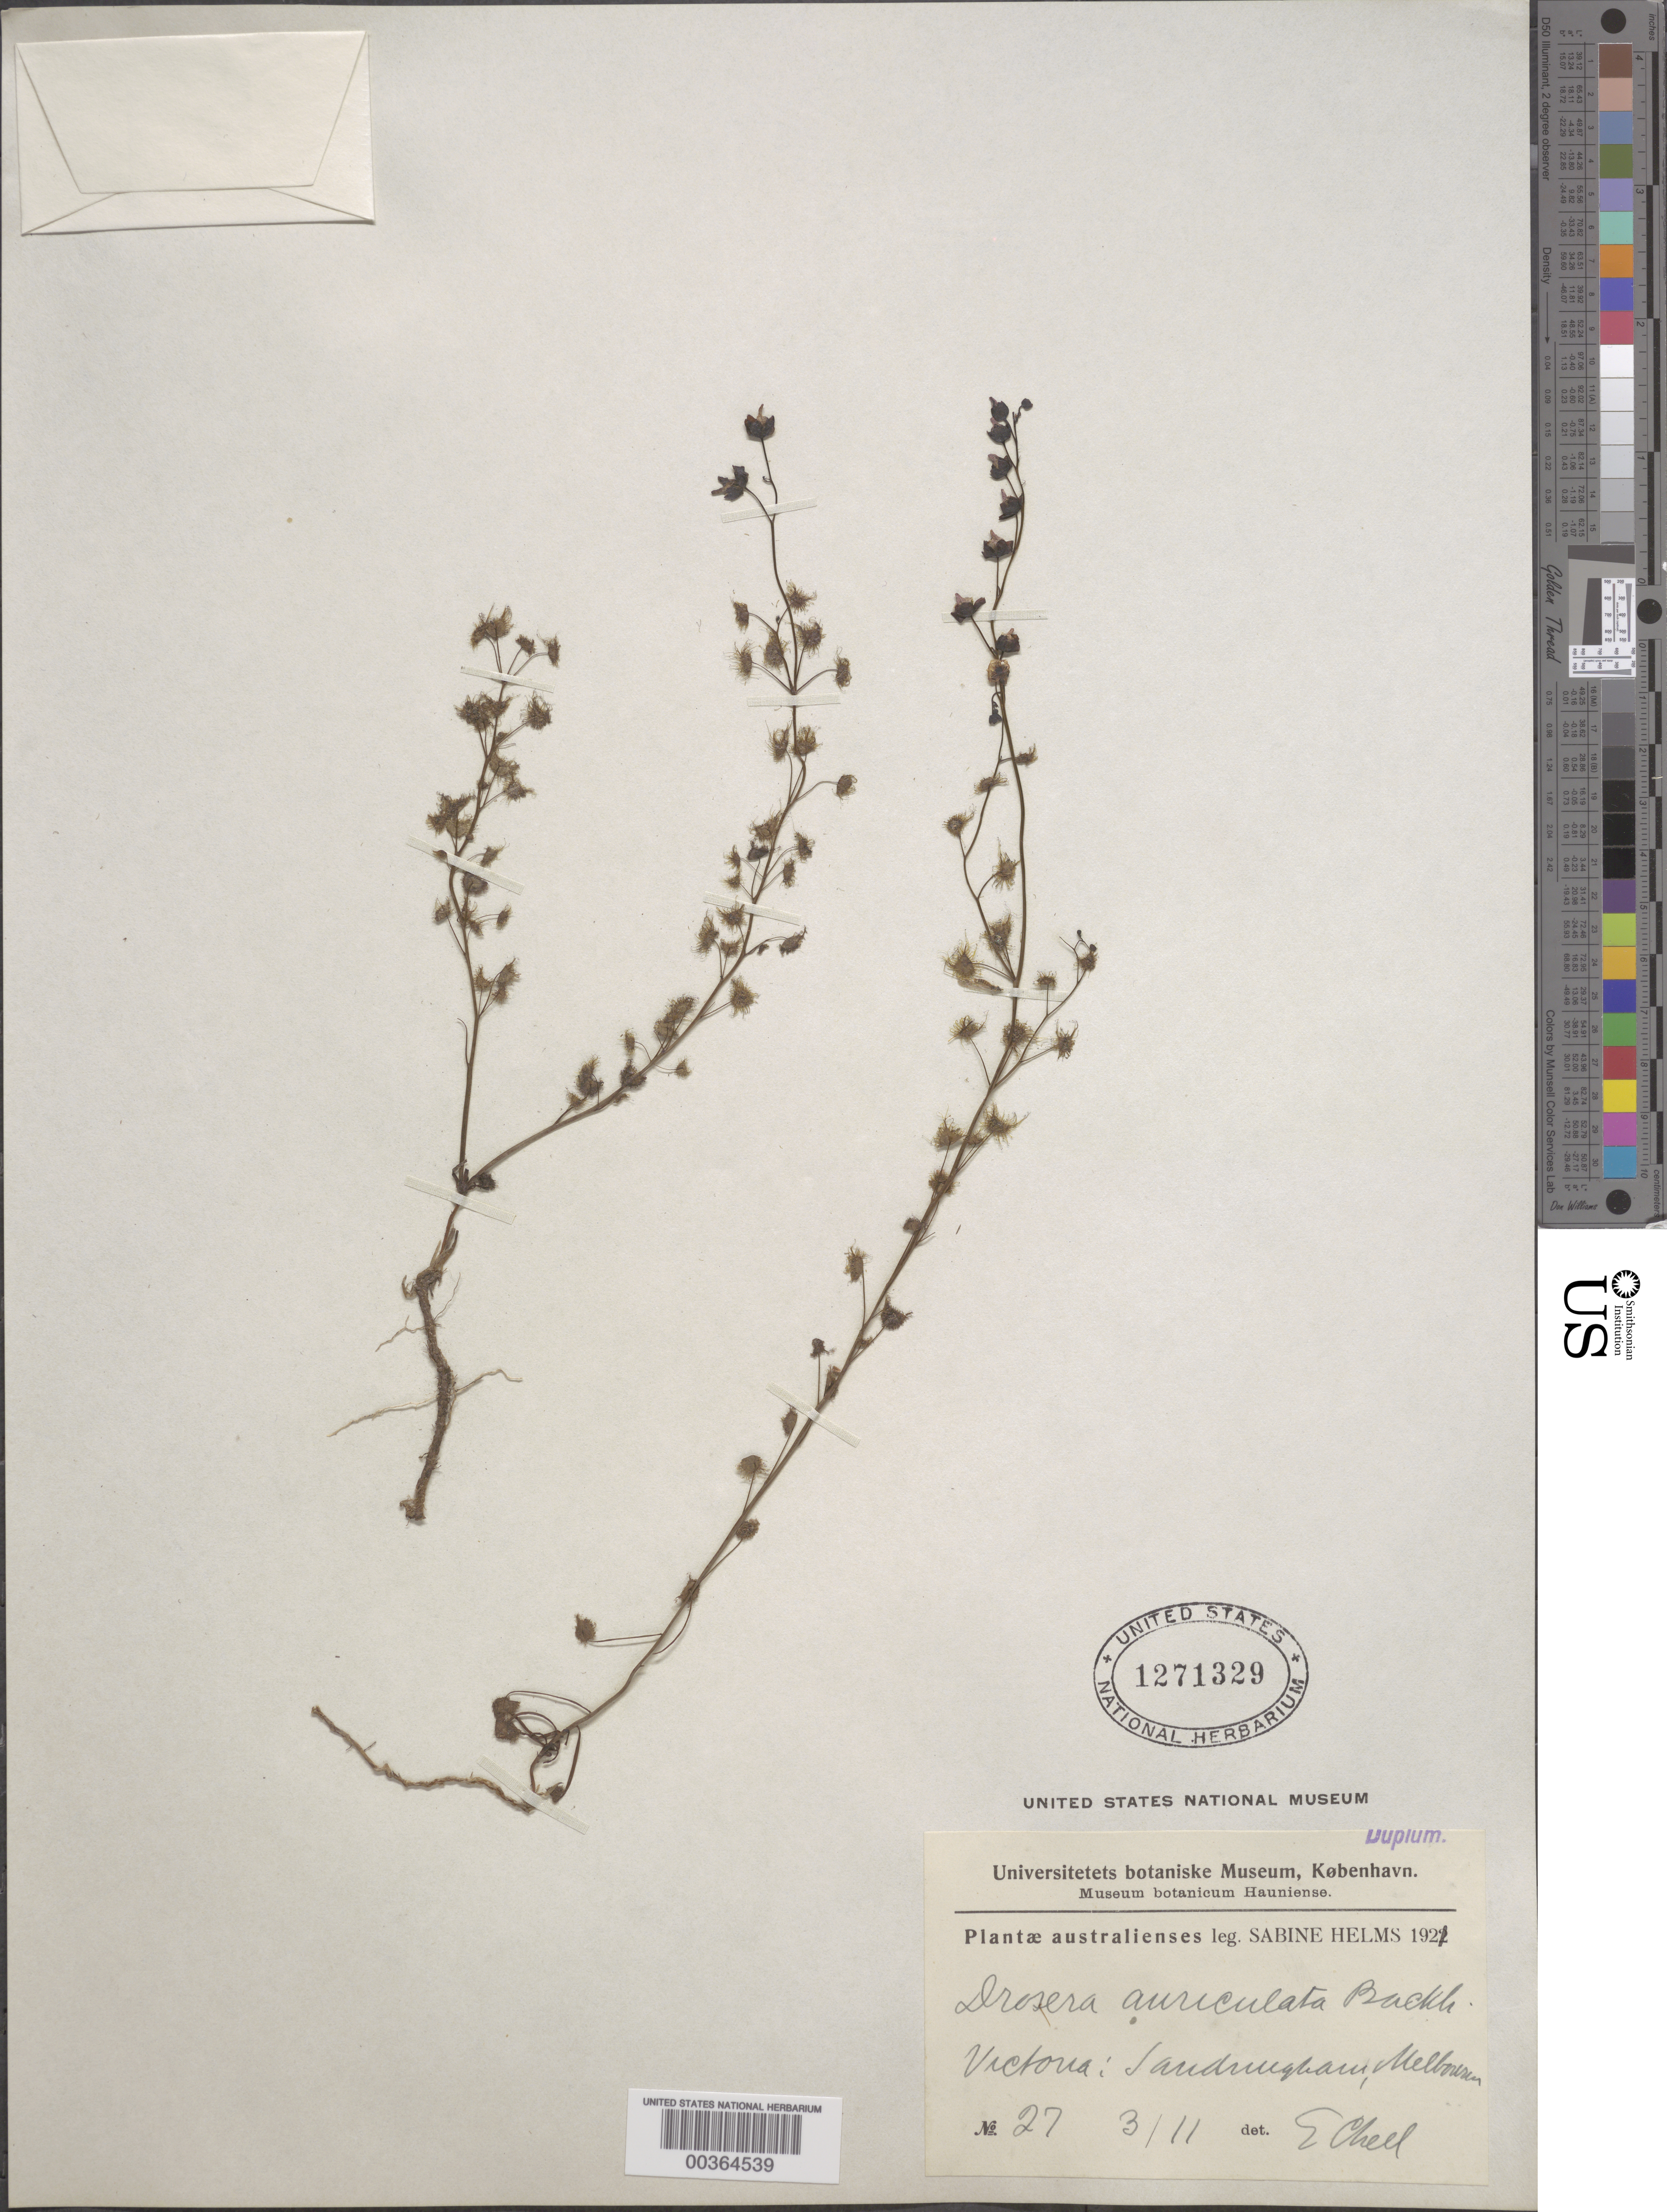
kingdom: Plantae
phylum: Tracheophyta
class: Magnoliopsida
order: Caryophyllales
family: Droseraceae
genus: Drosera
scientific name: Drosera auriculata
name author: Backh. ex Planch.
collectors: S. Helms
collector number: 27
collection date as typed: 03 Nov 1921 or 11 Mar 1921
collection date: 1921-03-11 or 1921-11-03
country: Australia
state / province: Victoria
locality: Sandrugham, melbourne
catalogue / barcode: US 1271329